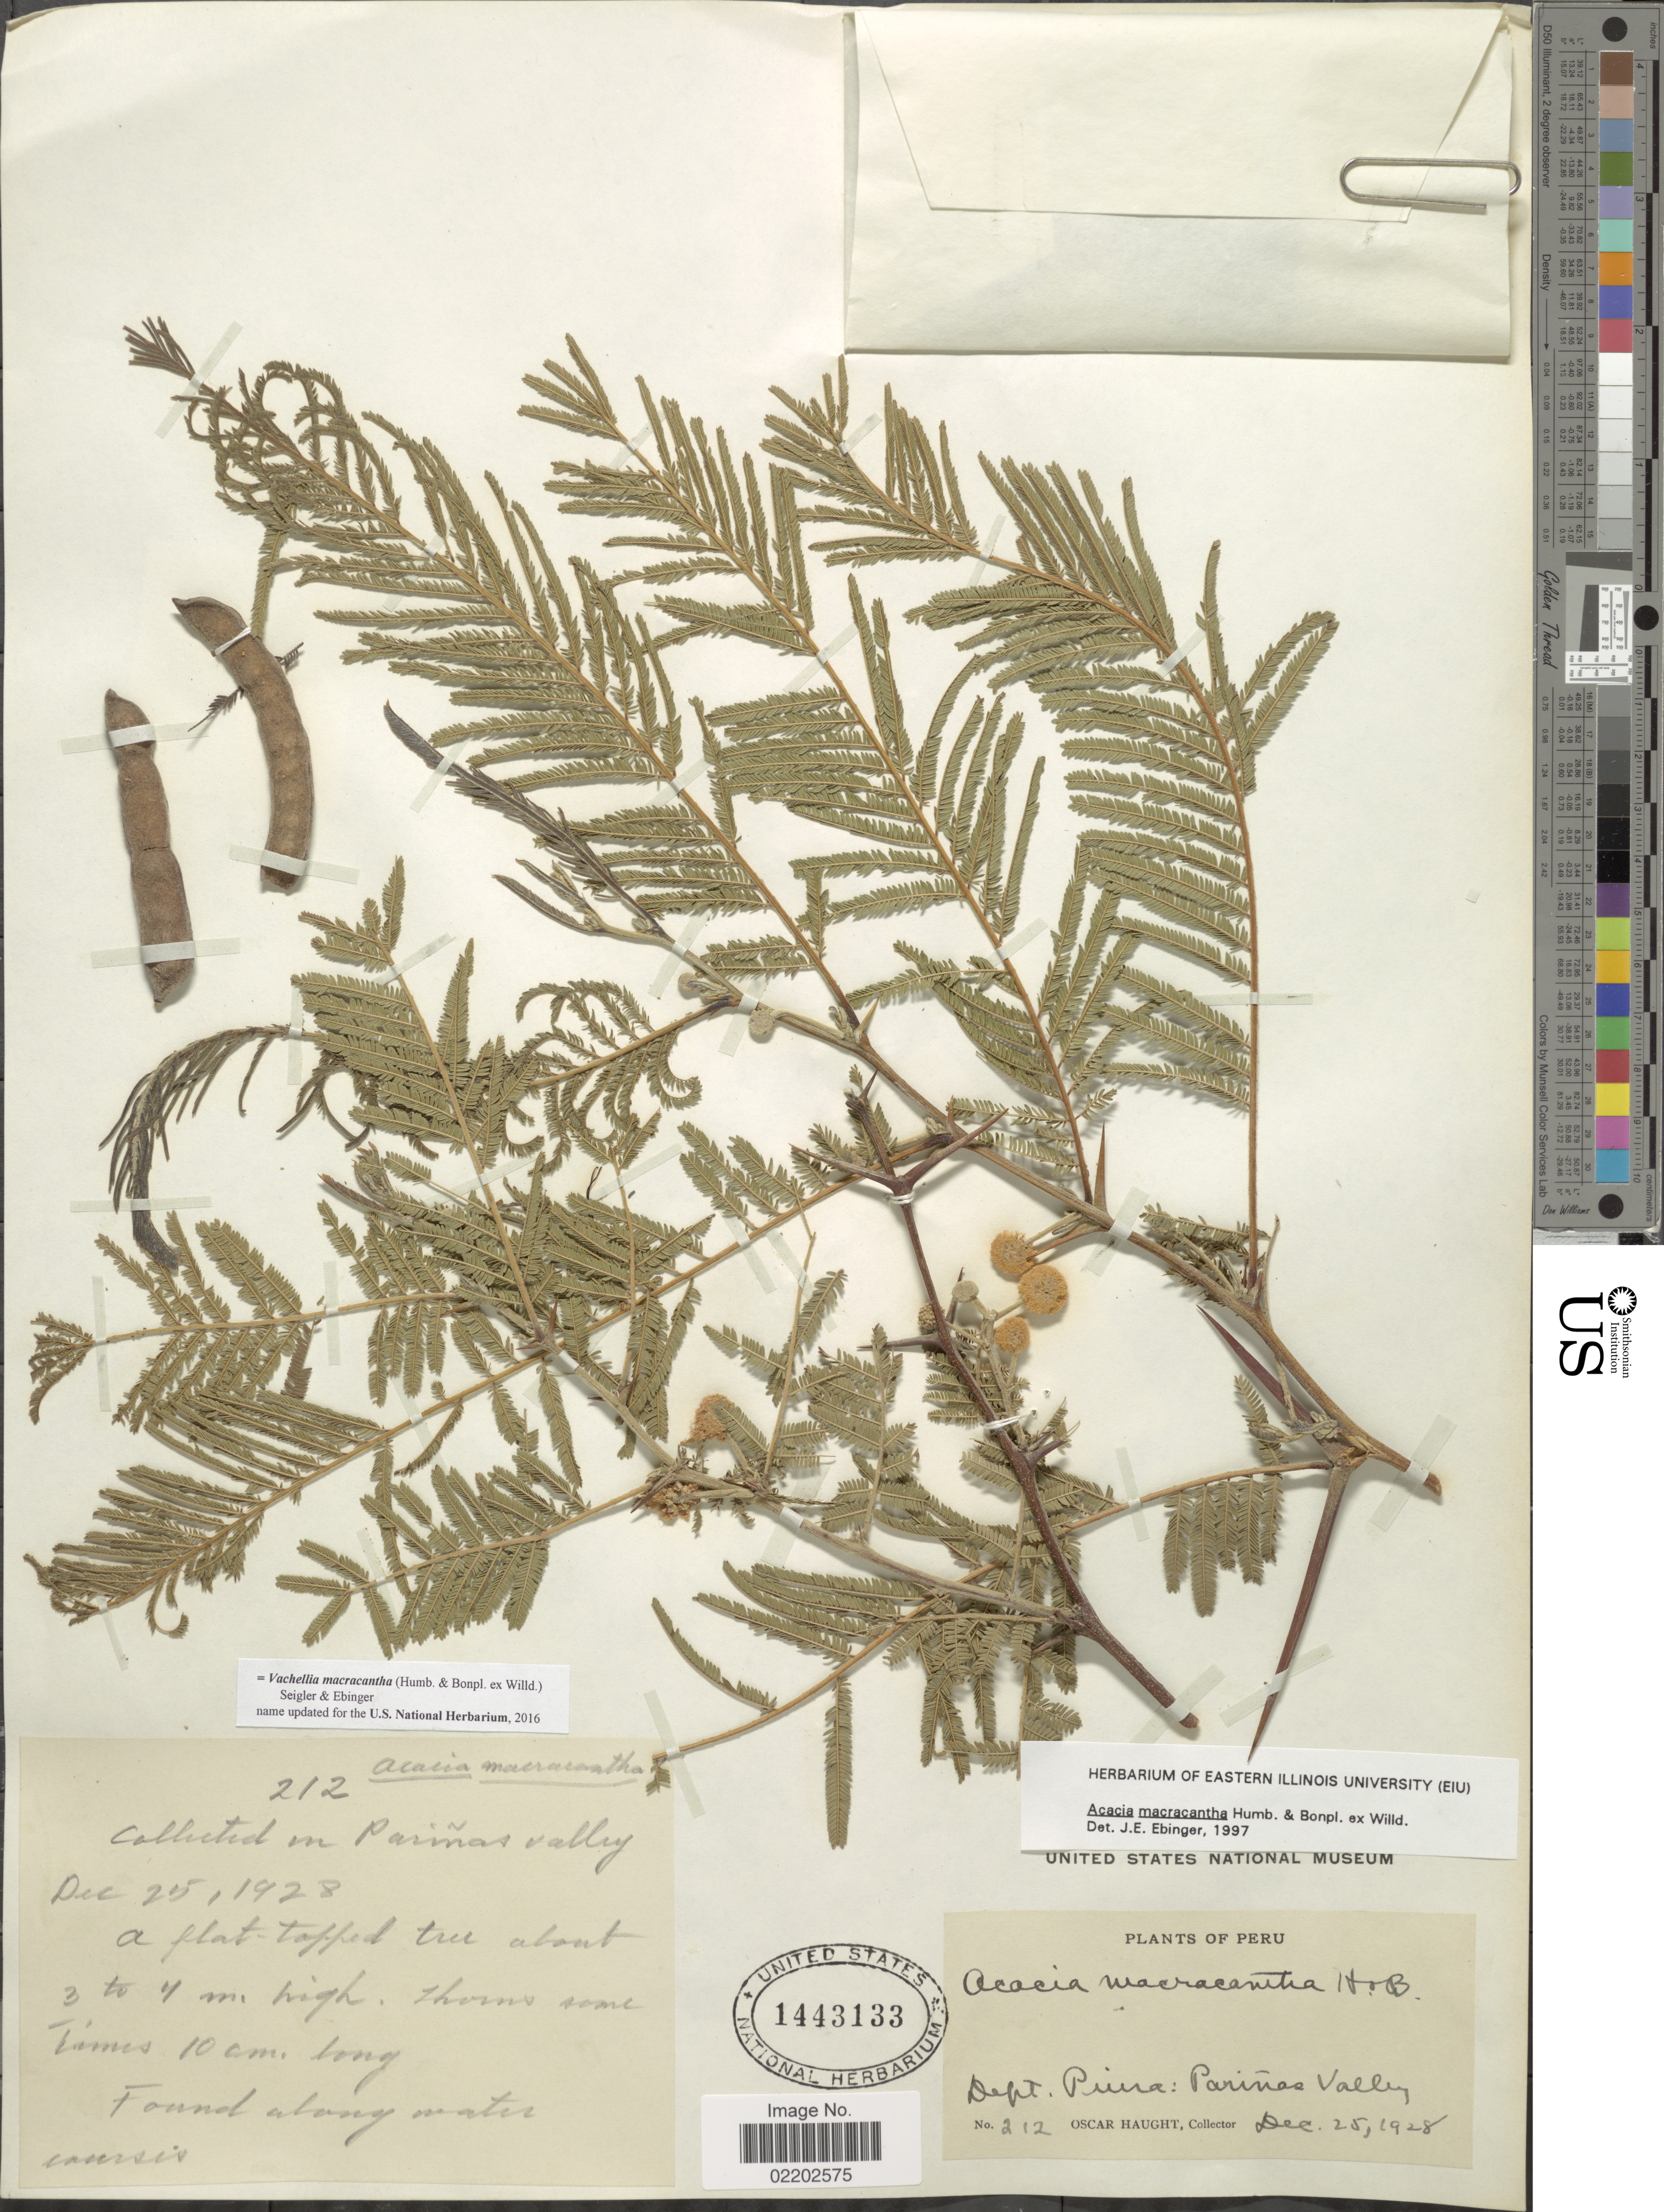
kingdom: Plantae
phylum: Tracheophyta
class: Magnoliopsida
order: Fabales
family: Fabaceae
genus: Vachellia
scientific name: Vachellia macracantha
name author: (Humb. & Bonpl. ex Willd.) Seigler & Ebinger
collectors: O. L. Haught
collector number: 212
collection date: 1928-12-25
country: Peru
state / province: Piura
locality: Parinas Valley, foudn along water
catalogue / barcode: US 1443133